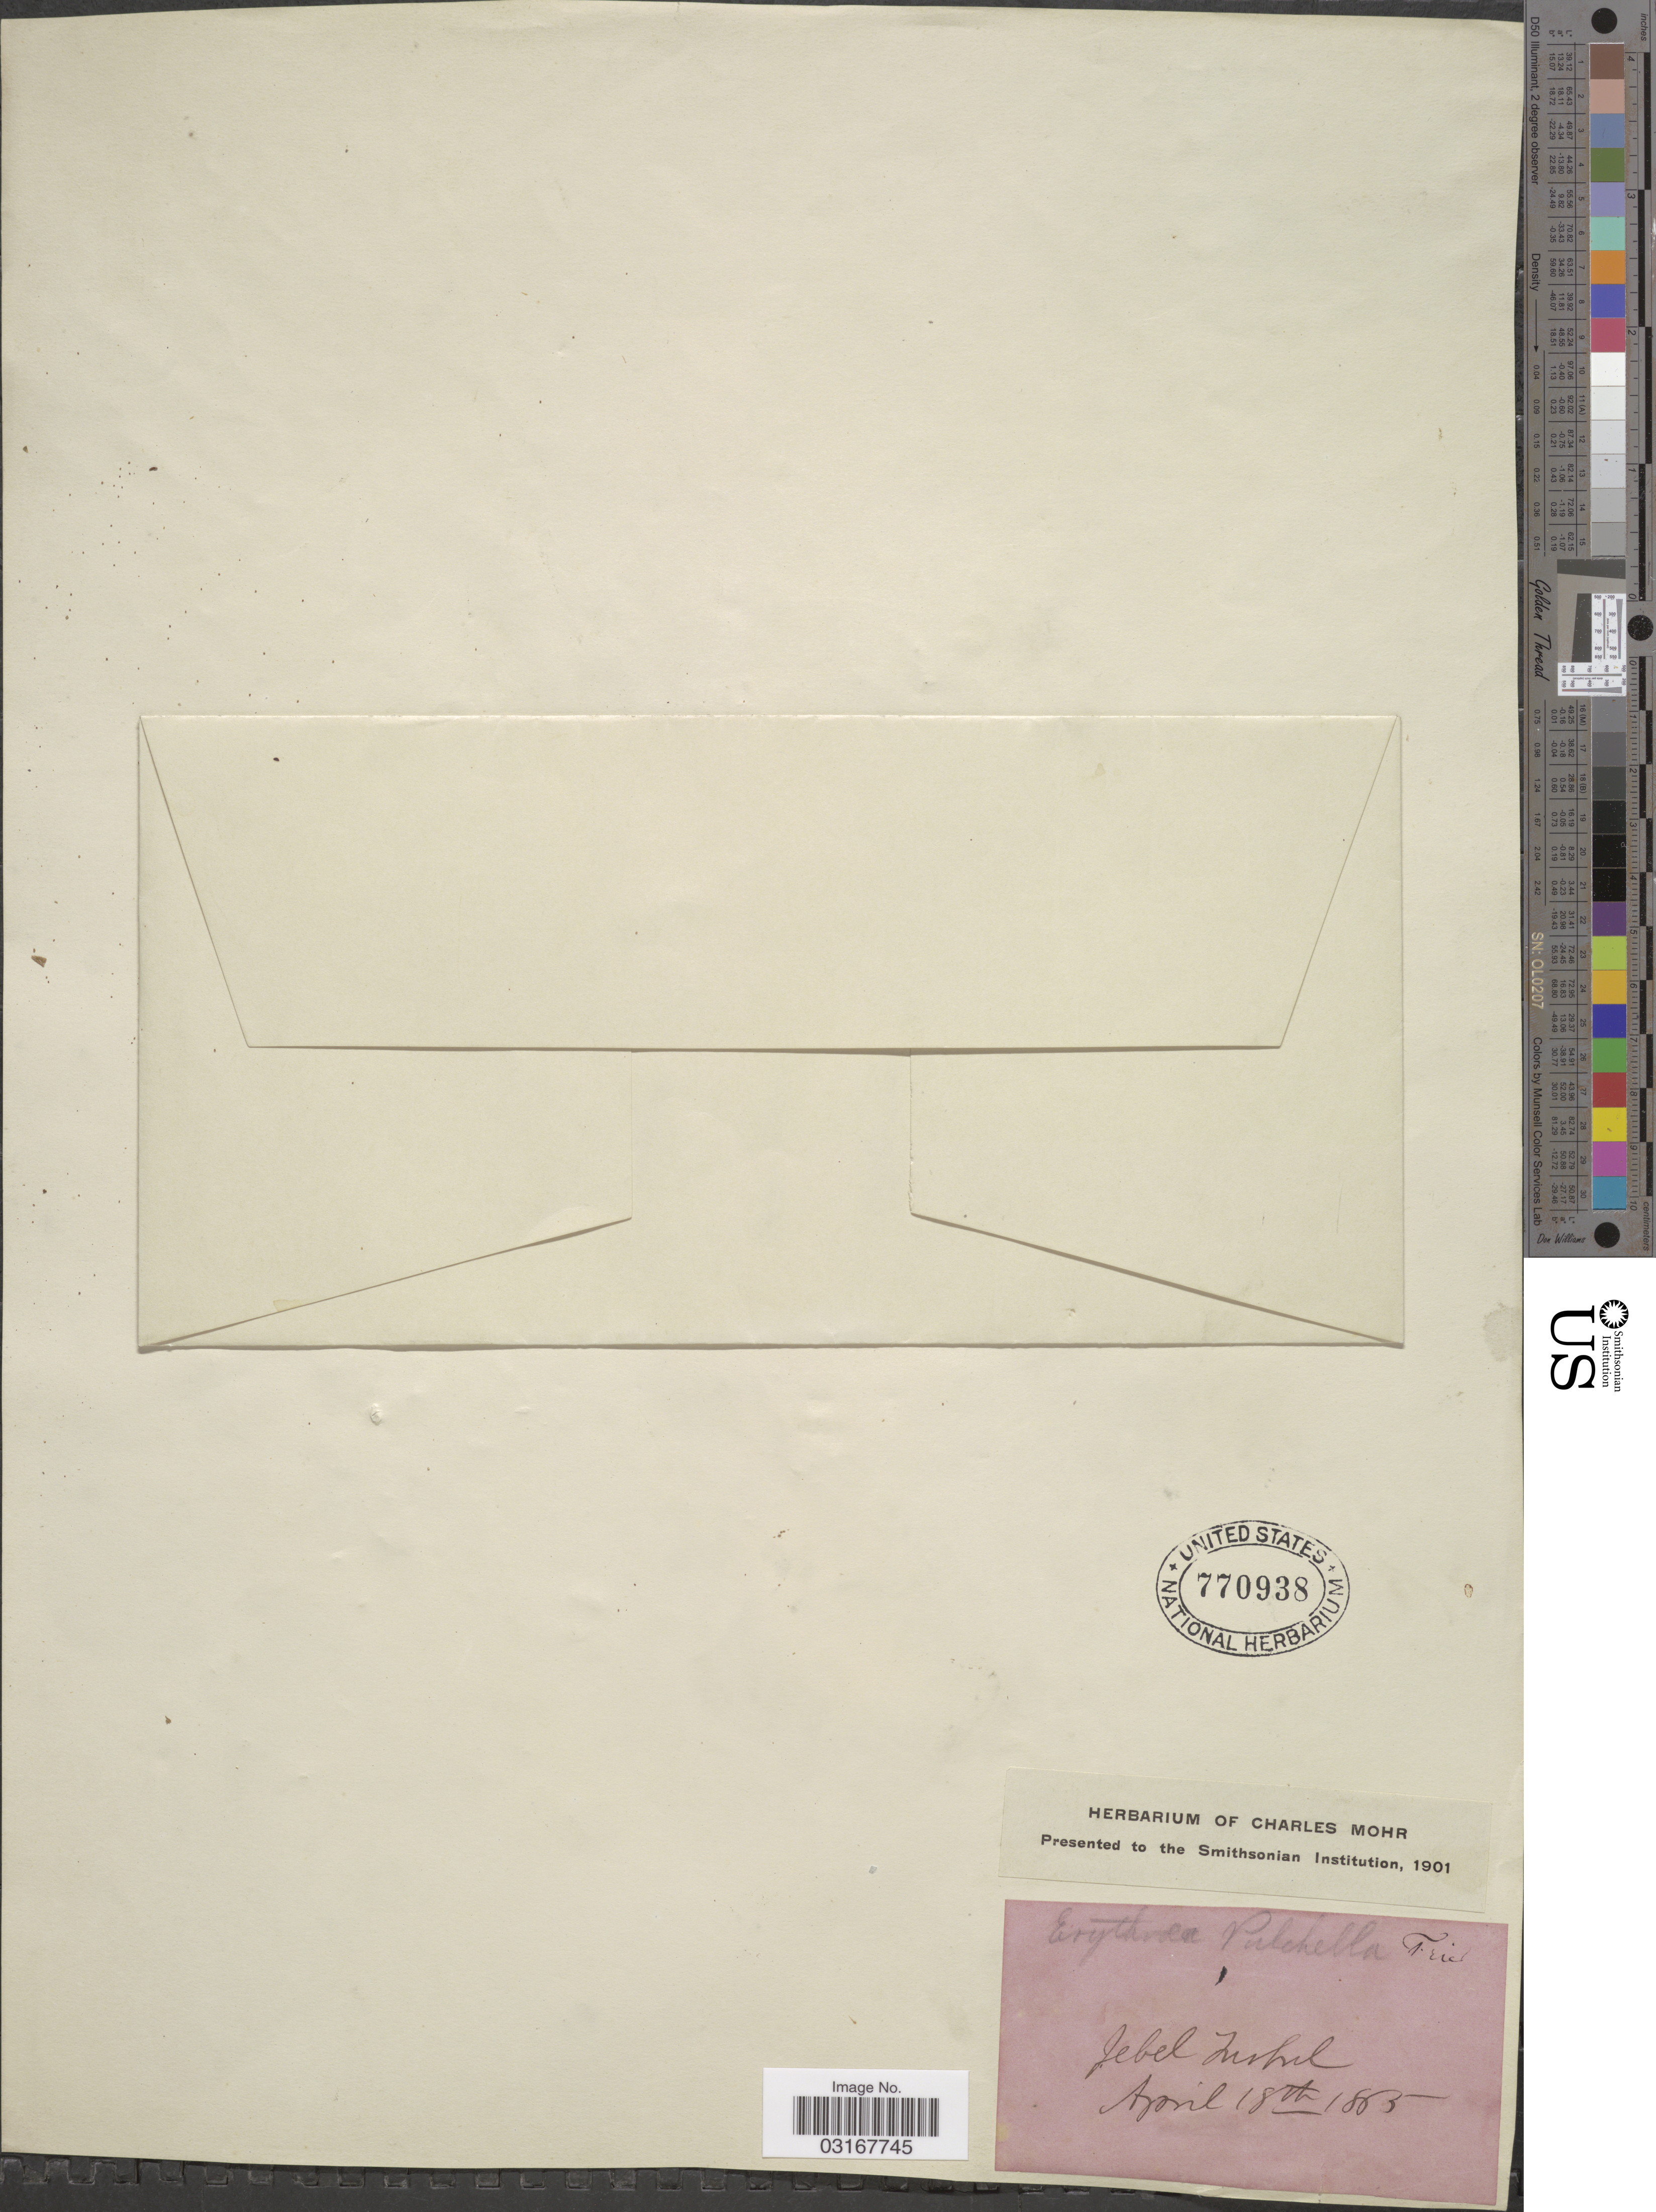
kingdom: Plantae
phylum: Tracheophyta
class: Magnoliopsida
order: Gentianales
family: Gentianaceae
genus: Centaurium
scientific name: Centaurium pulchellum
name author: (Sw.) Druce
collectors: ex herb. Charles Mohr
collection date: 1885-04-18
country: Syria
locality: Jebel Tulul.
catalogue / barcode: US 770938